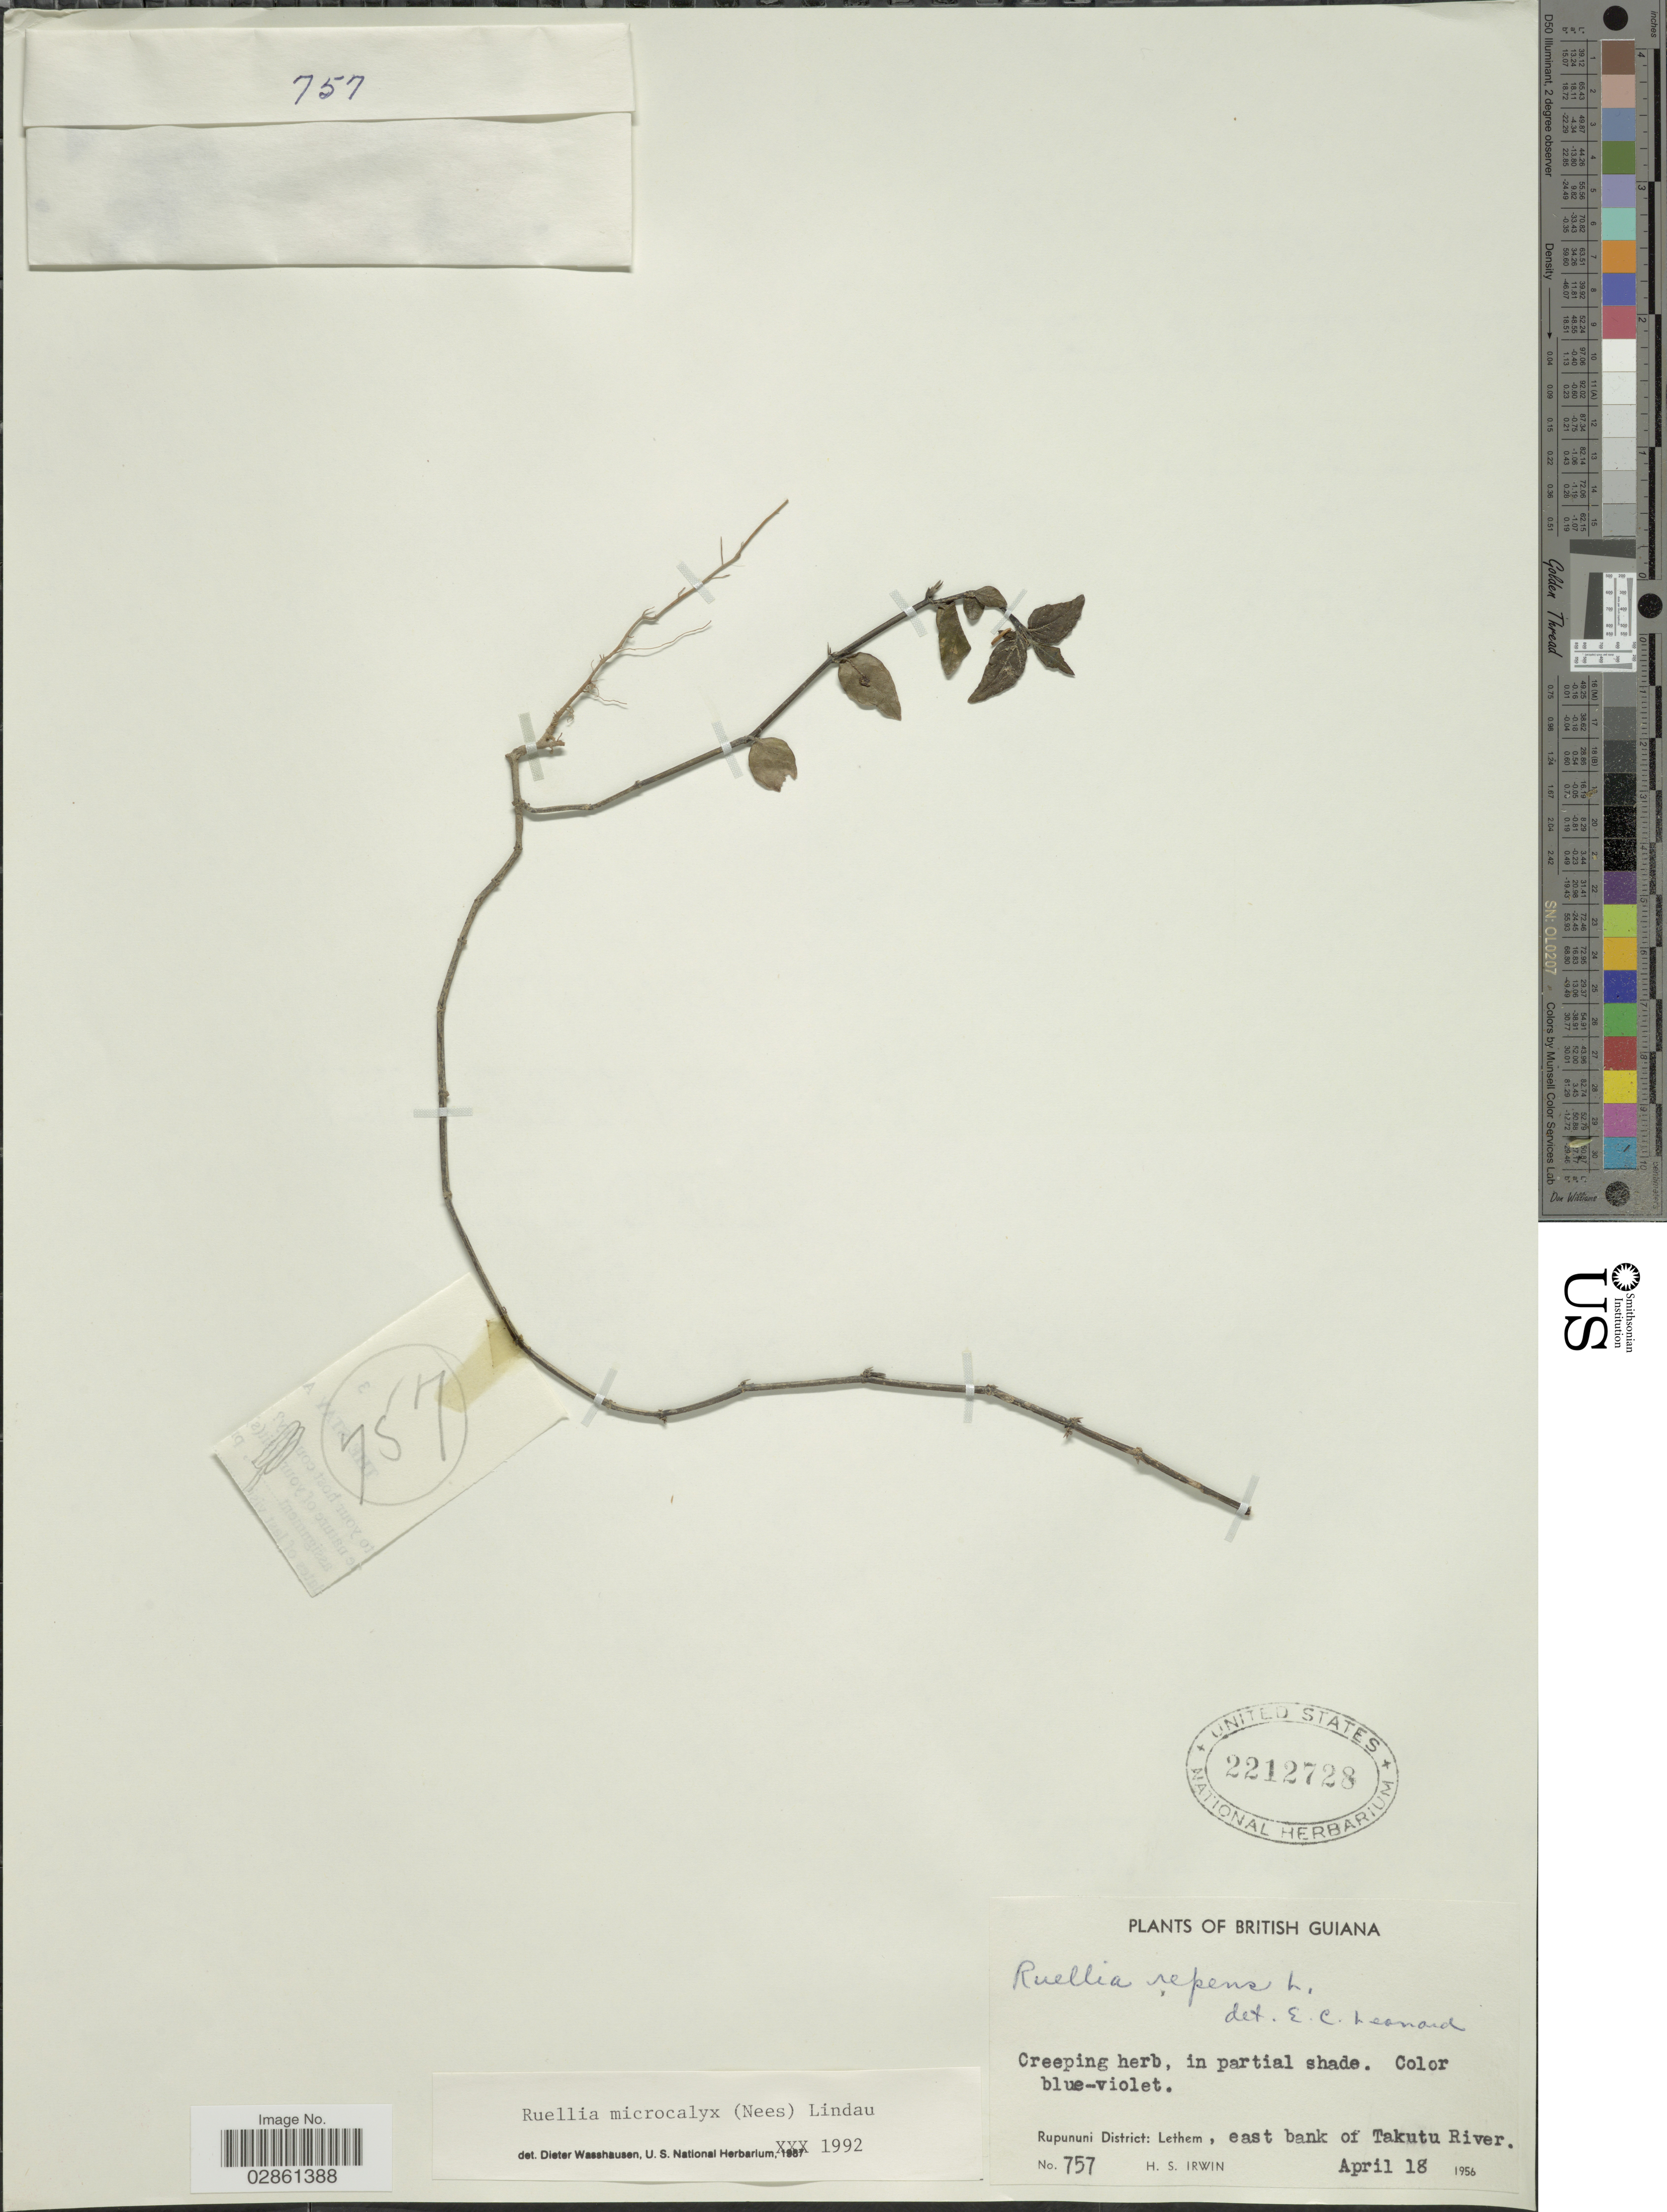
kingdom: Plantae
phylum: Tracheophyta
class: Magnoliopsida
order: Lamiales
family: Acanthaceae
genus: Ruellia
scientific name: Ruellia microcalyx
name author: (Nees) Lindau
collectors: H. Irwin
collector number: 757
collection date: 1956-04-18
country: Guyana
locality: British Guiana. Rupununi: Lethem , east bank of Takutu River.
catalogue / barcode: US 2212728